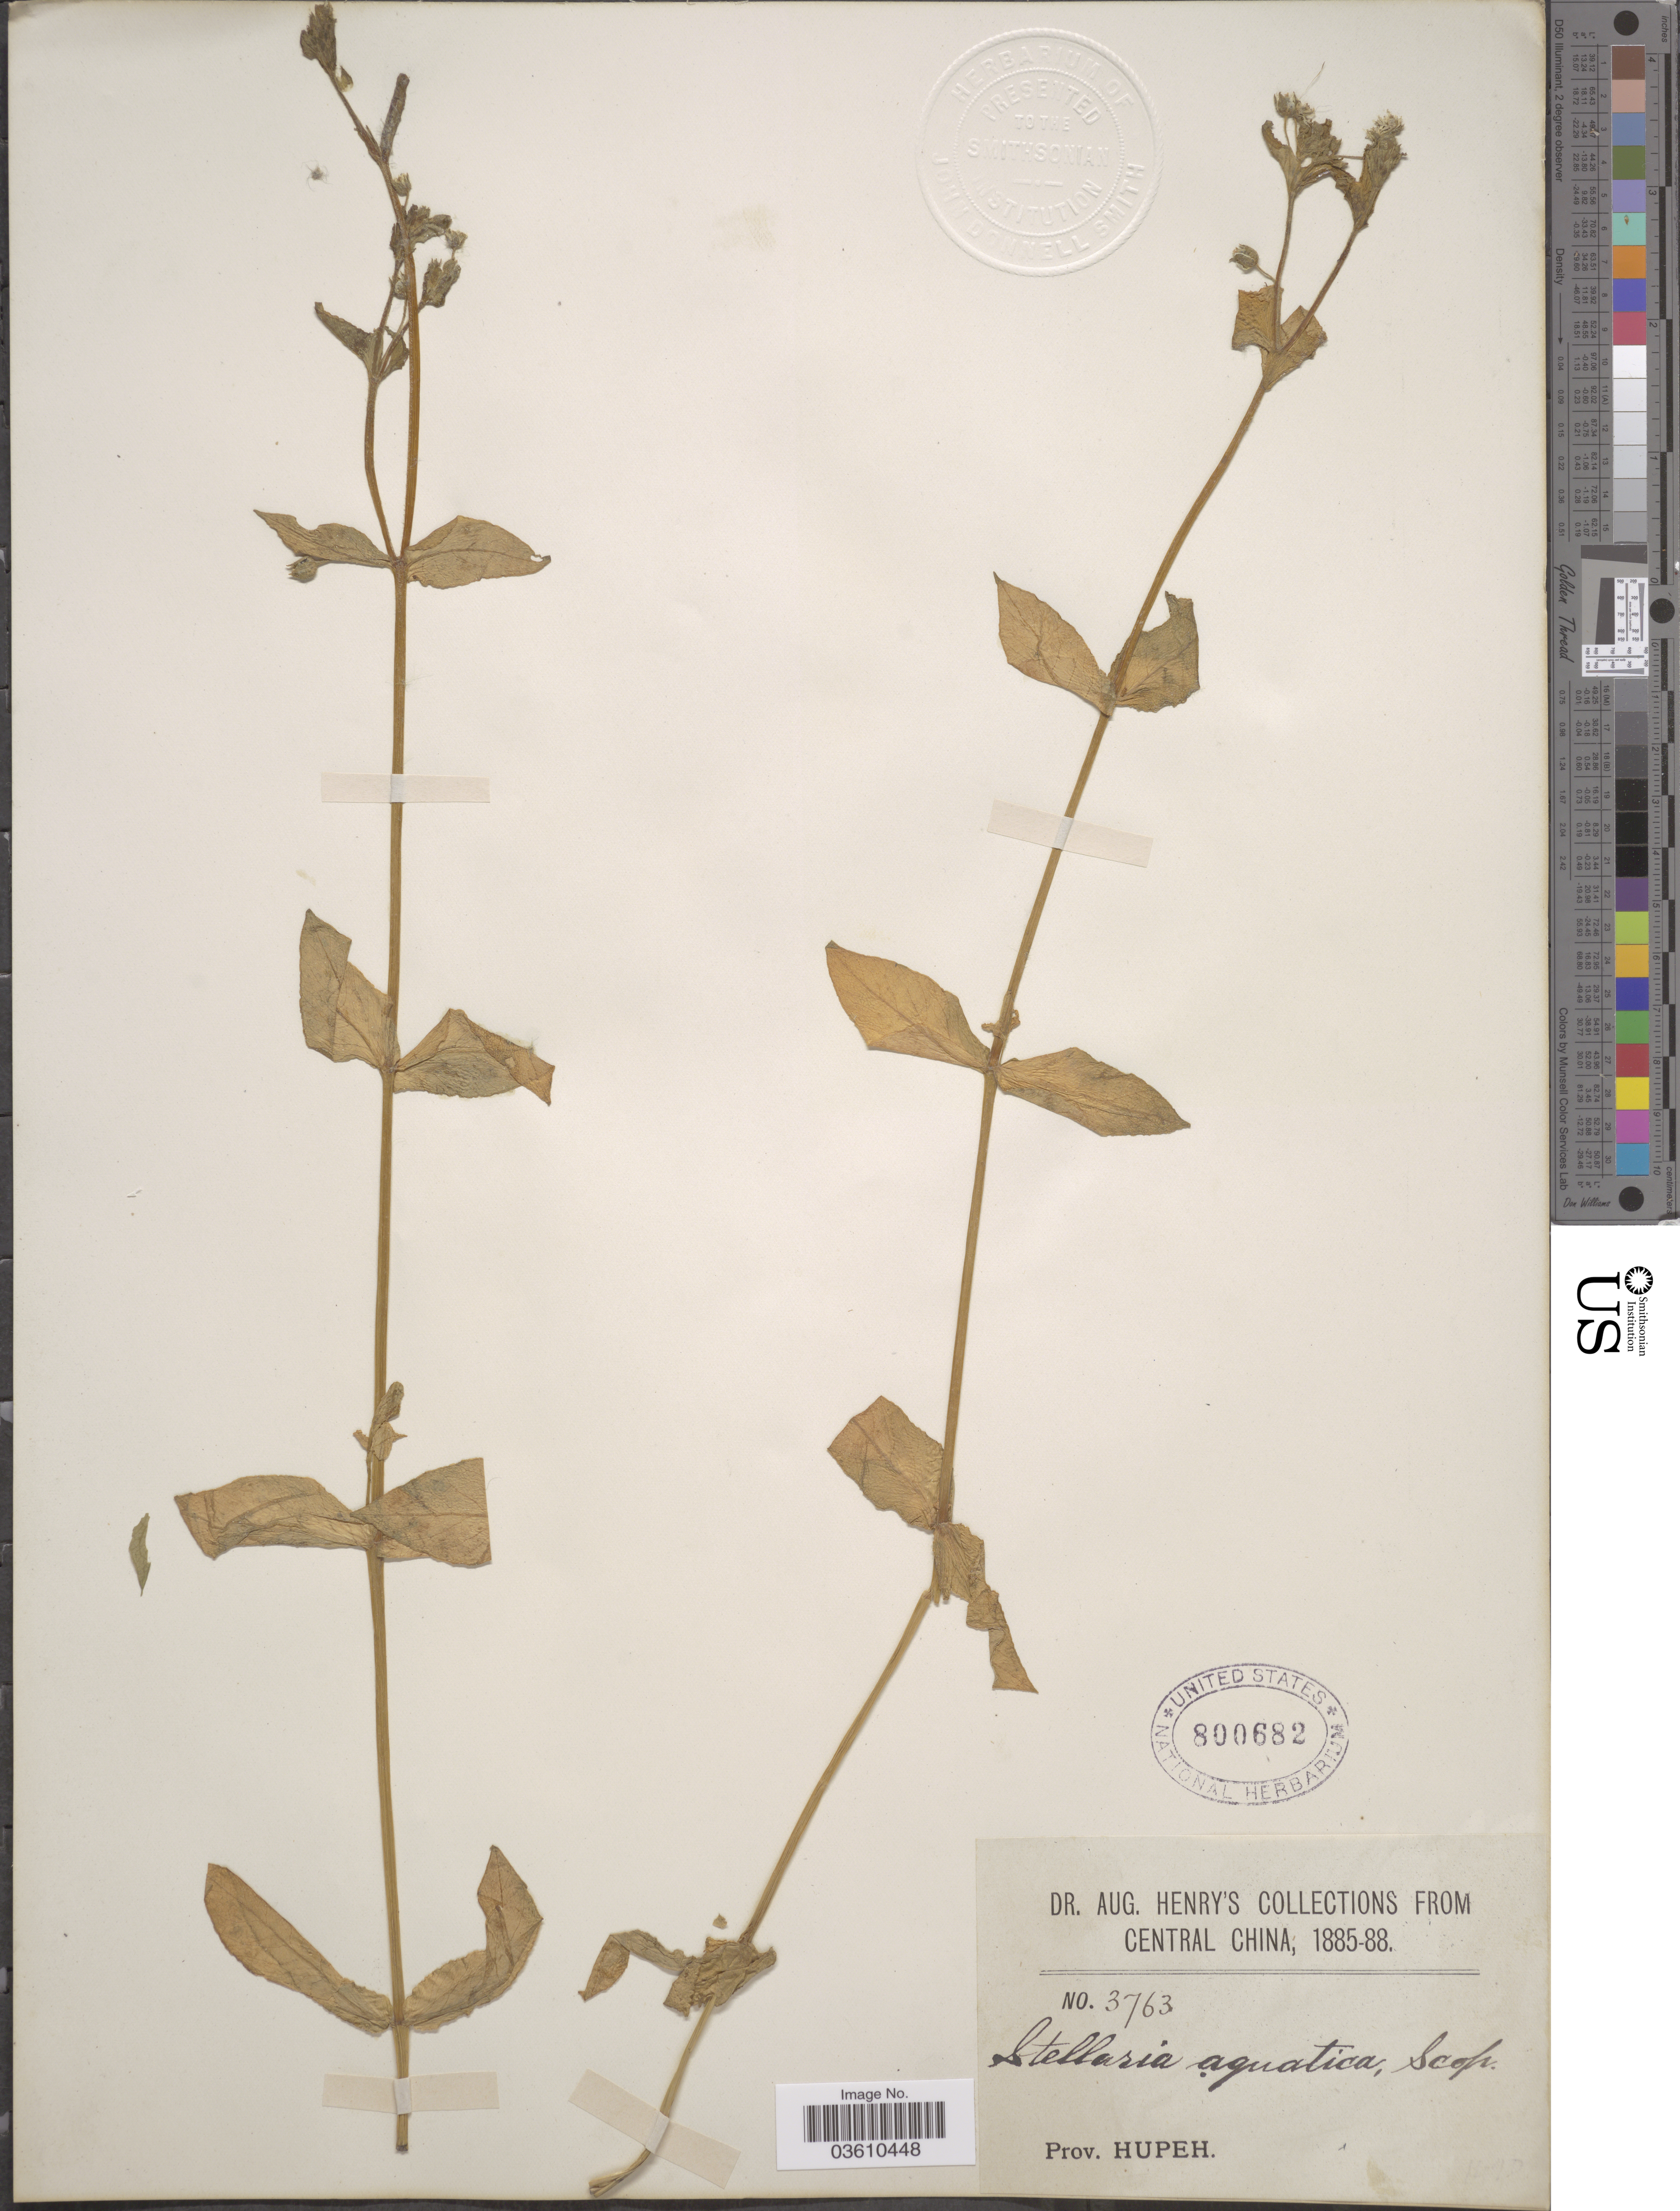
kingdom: Plantae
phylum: Tracheophyta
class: Magnoliopsida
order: Caryophyllales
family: Caryophyllaceae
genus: Stellaria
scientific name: Stellaria aquatica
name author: L.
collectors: A. Henry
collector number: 3763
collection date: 1885/1888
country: China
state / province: Hubei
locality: Central China. Prov. Hupeh.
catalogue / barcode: US 800682